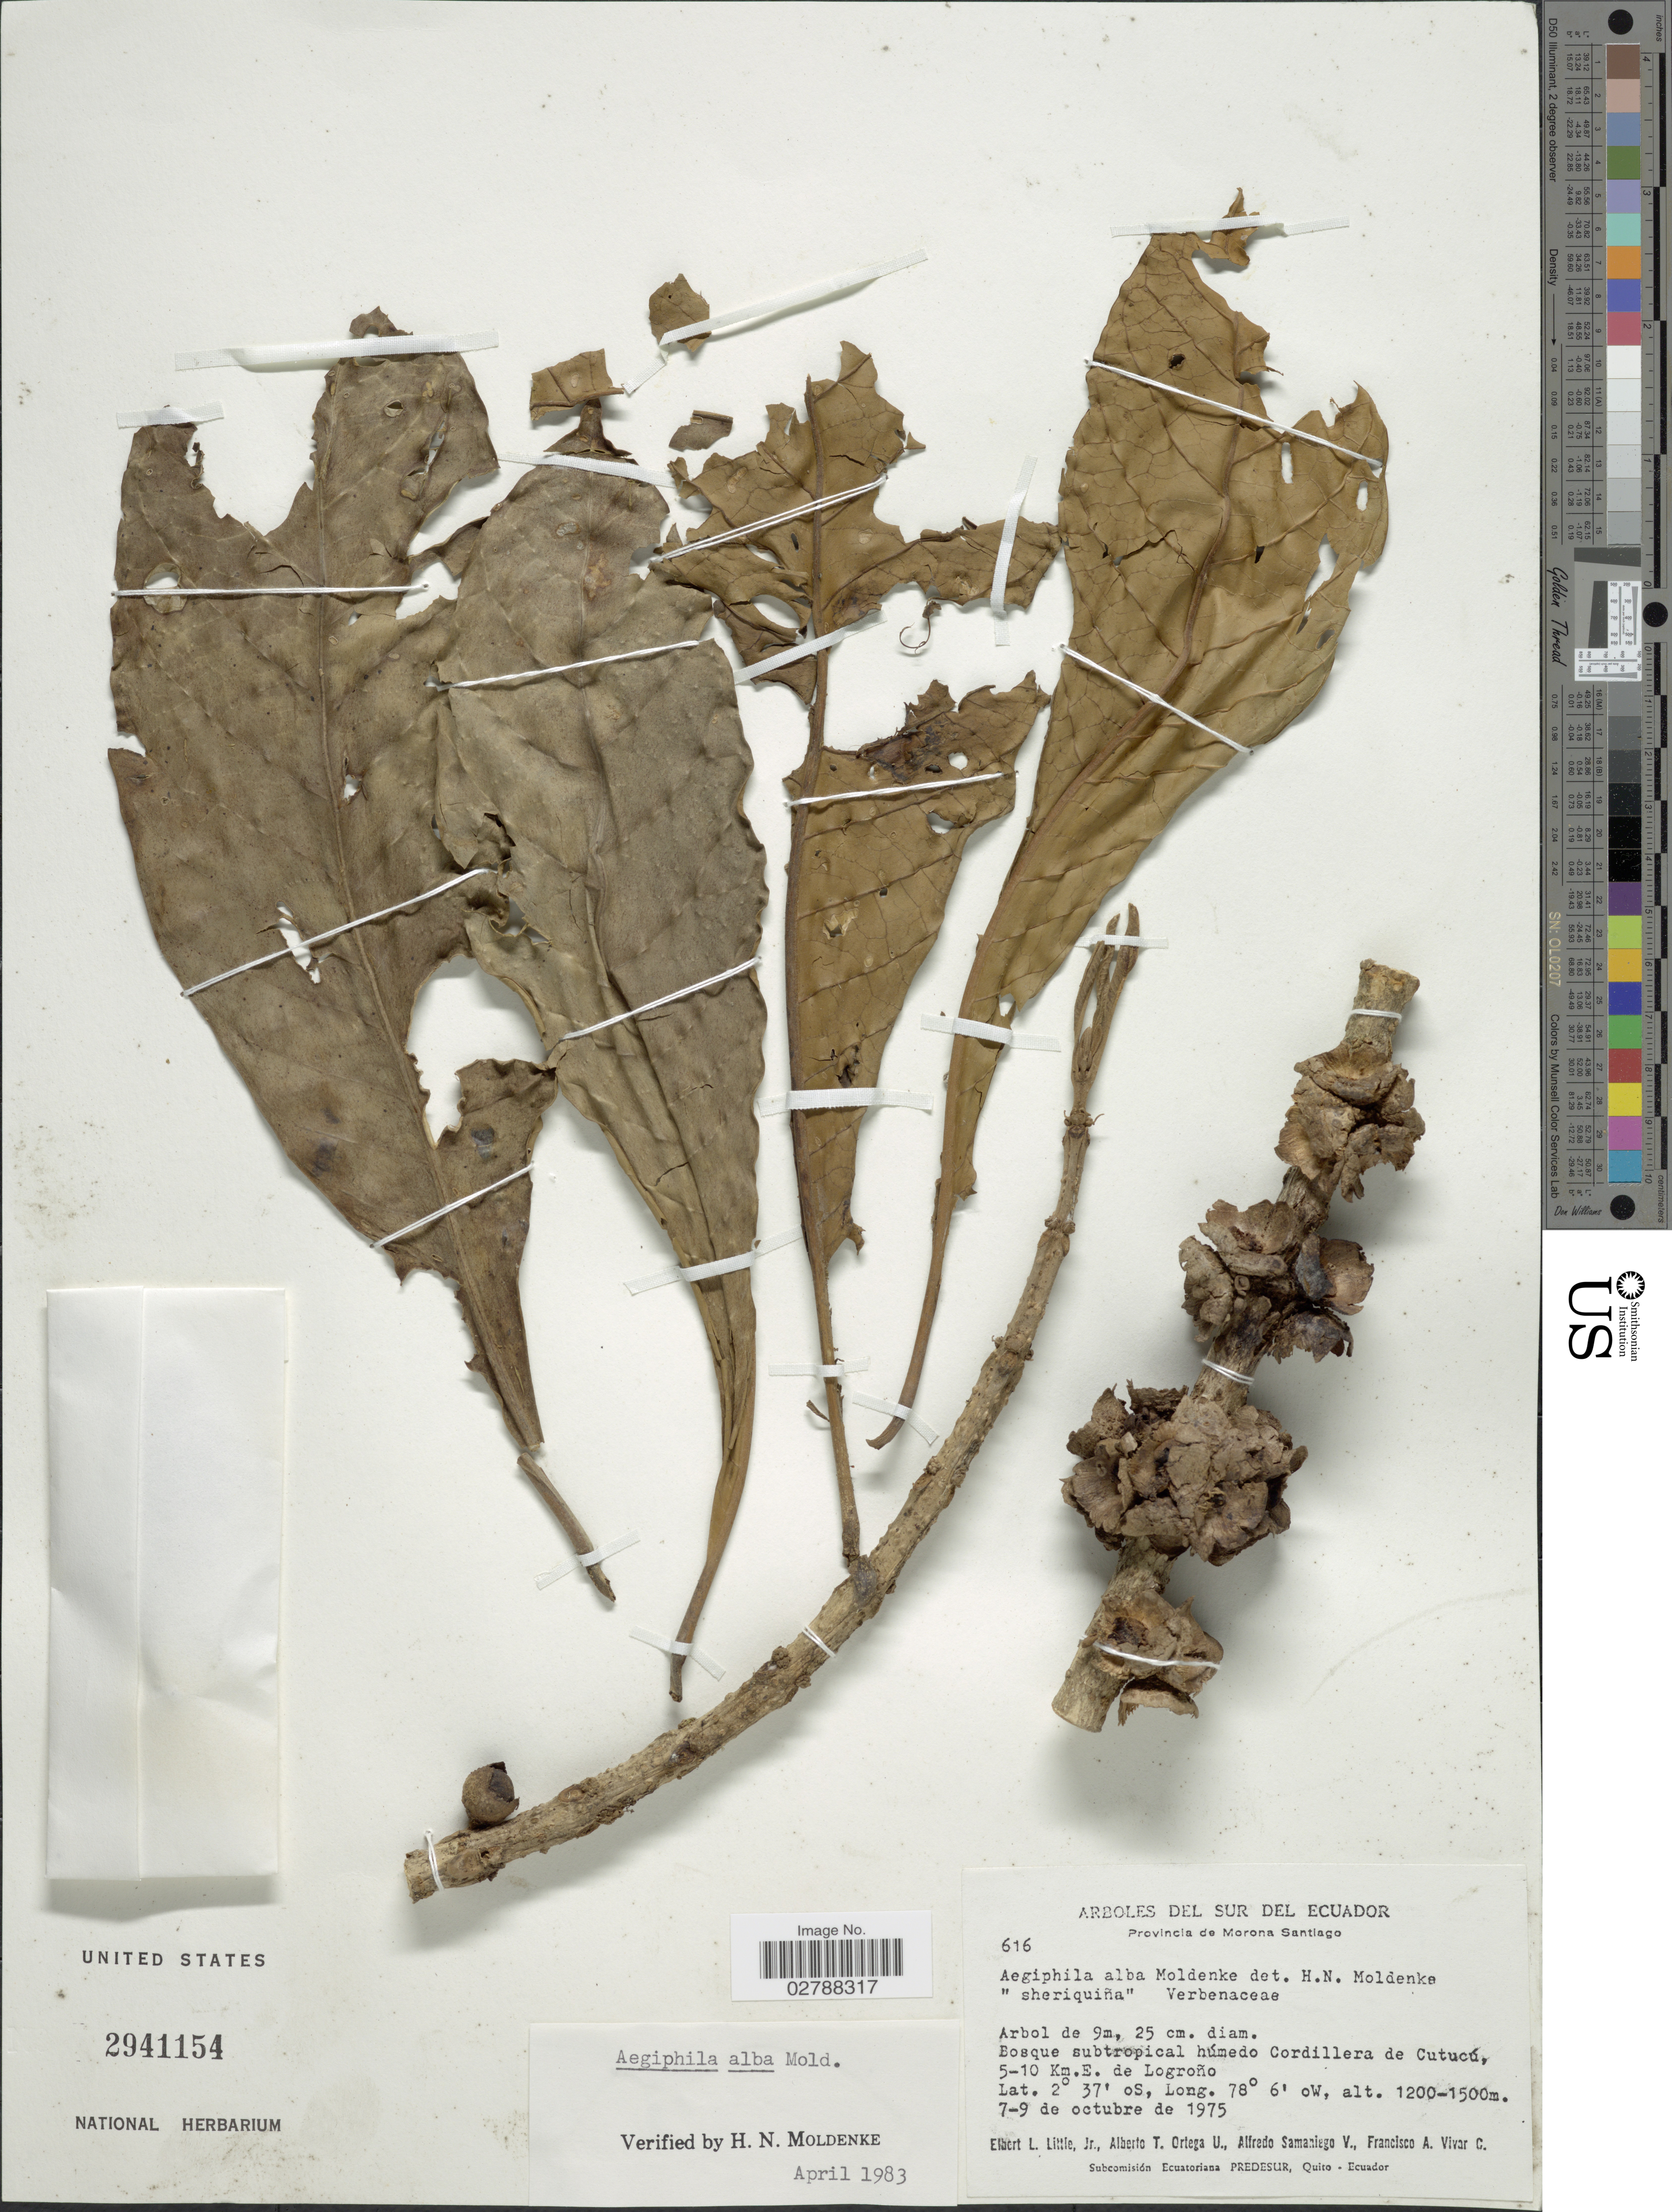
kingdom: Plantae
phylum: Tracheophyta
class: Magnoliopsida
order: Lamiales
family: Lamiaceae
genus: Aegiphila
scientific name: Aegiphila alba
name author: Moldenke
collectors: E. L. Little, A. T. Ortega U., A. V. Samaniego & F. A. Vivar C.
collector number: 616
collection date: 1975-10-07/1975-10-10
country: Ecuador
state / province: Morona-Santiago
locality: Bosque subtropical húmedo Cordillera de Cutucú, 5-10 Km.E. de Logroño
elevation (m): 1200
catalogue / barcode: US 2941154